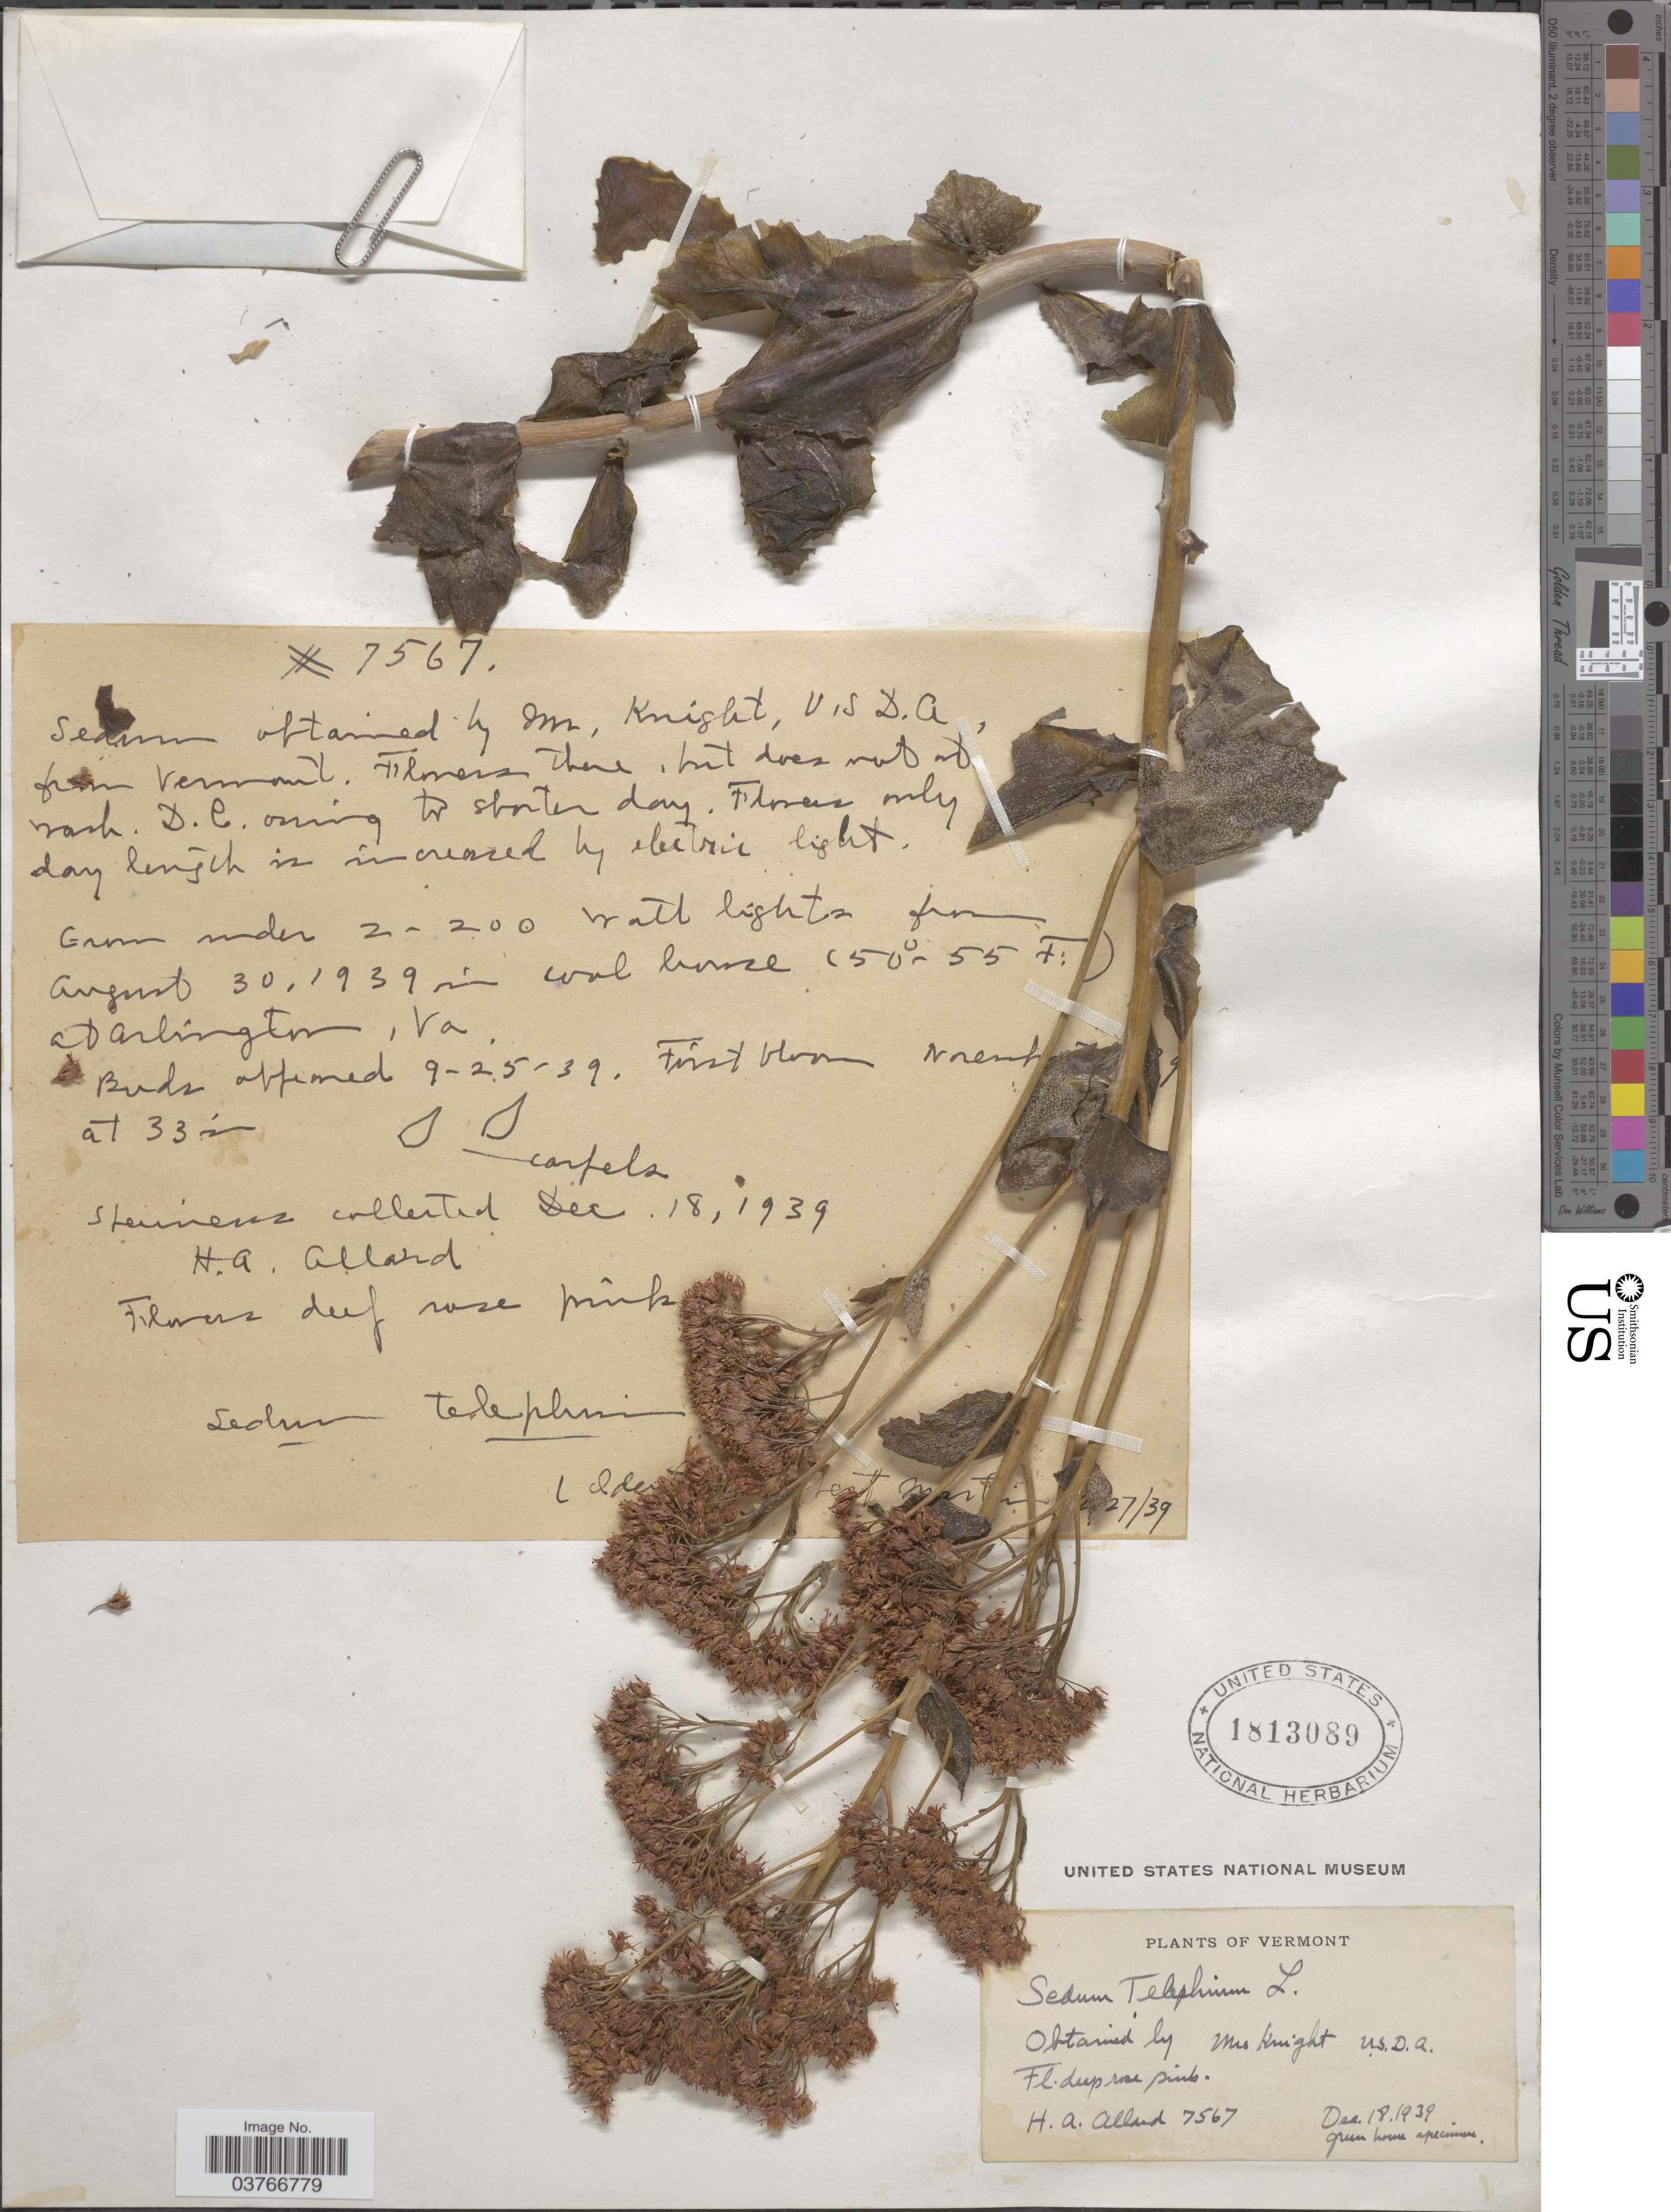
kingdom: Plantae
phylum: Tracheophyta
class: Magnoliopsida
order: Saxifragales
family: Crassulaceae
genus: Hylotelephium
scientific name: Hylotelephium telephioides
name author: (Michx.) H. Ohba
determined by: Strong, Mark T., (BOT), Smithsonian Institution - National Museum of Natural History (UNITED STATES)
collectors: H. A. Allard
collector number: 7567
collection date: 1839-12-18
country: United States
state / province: Vermont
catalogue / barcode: US 1813089